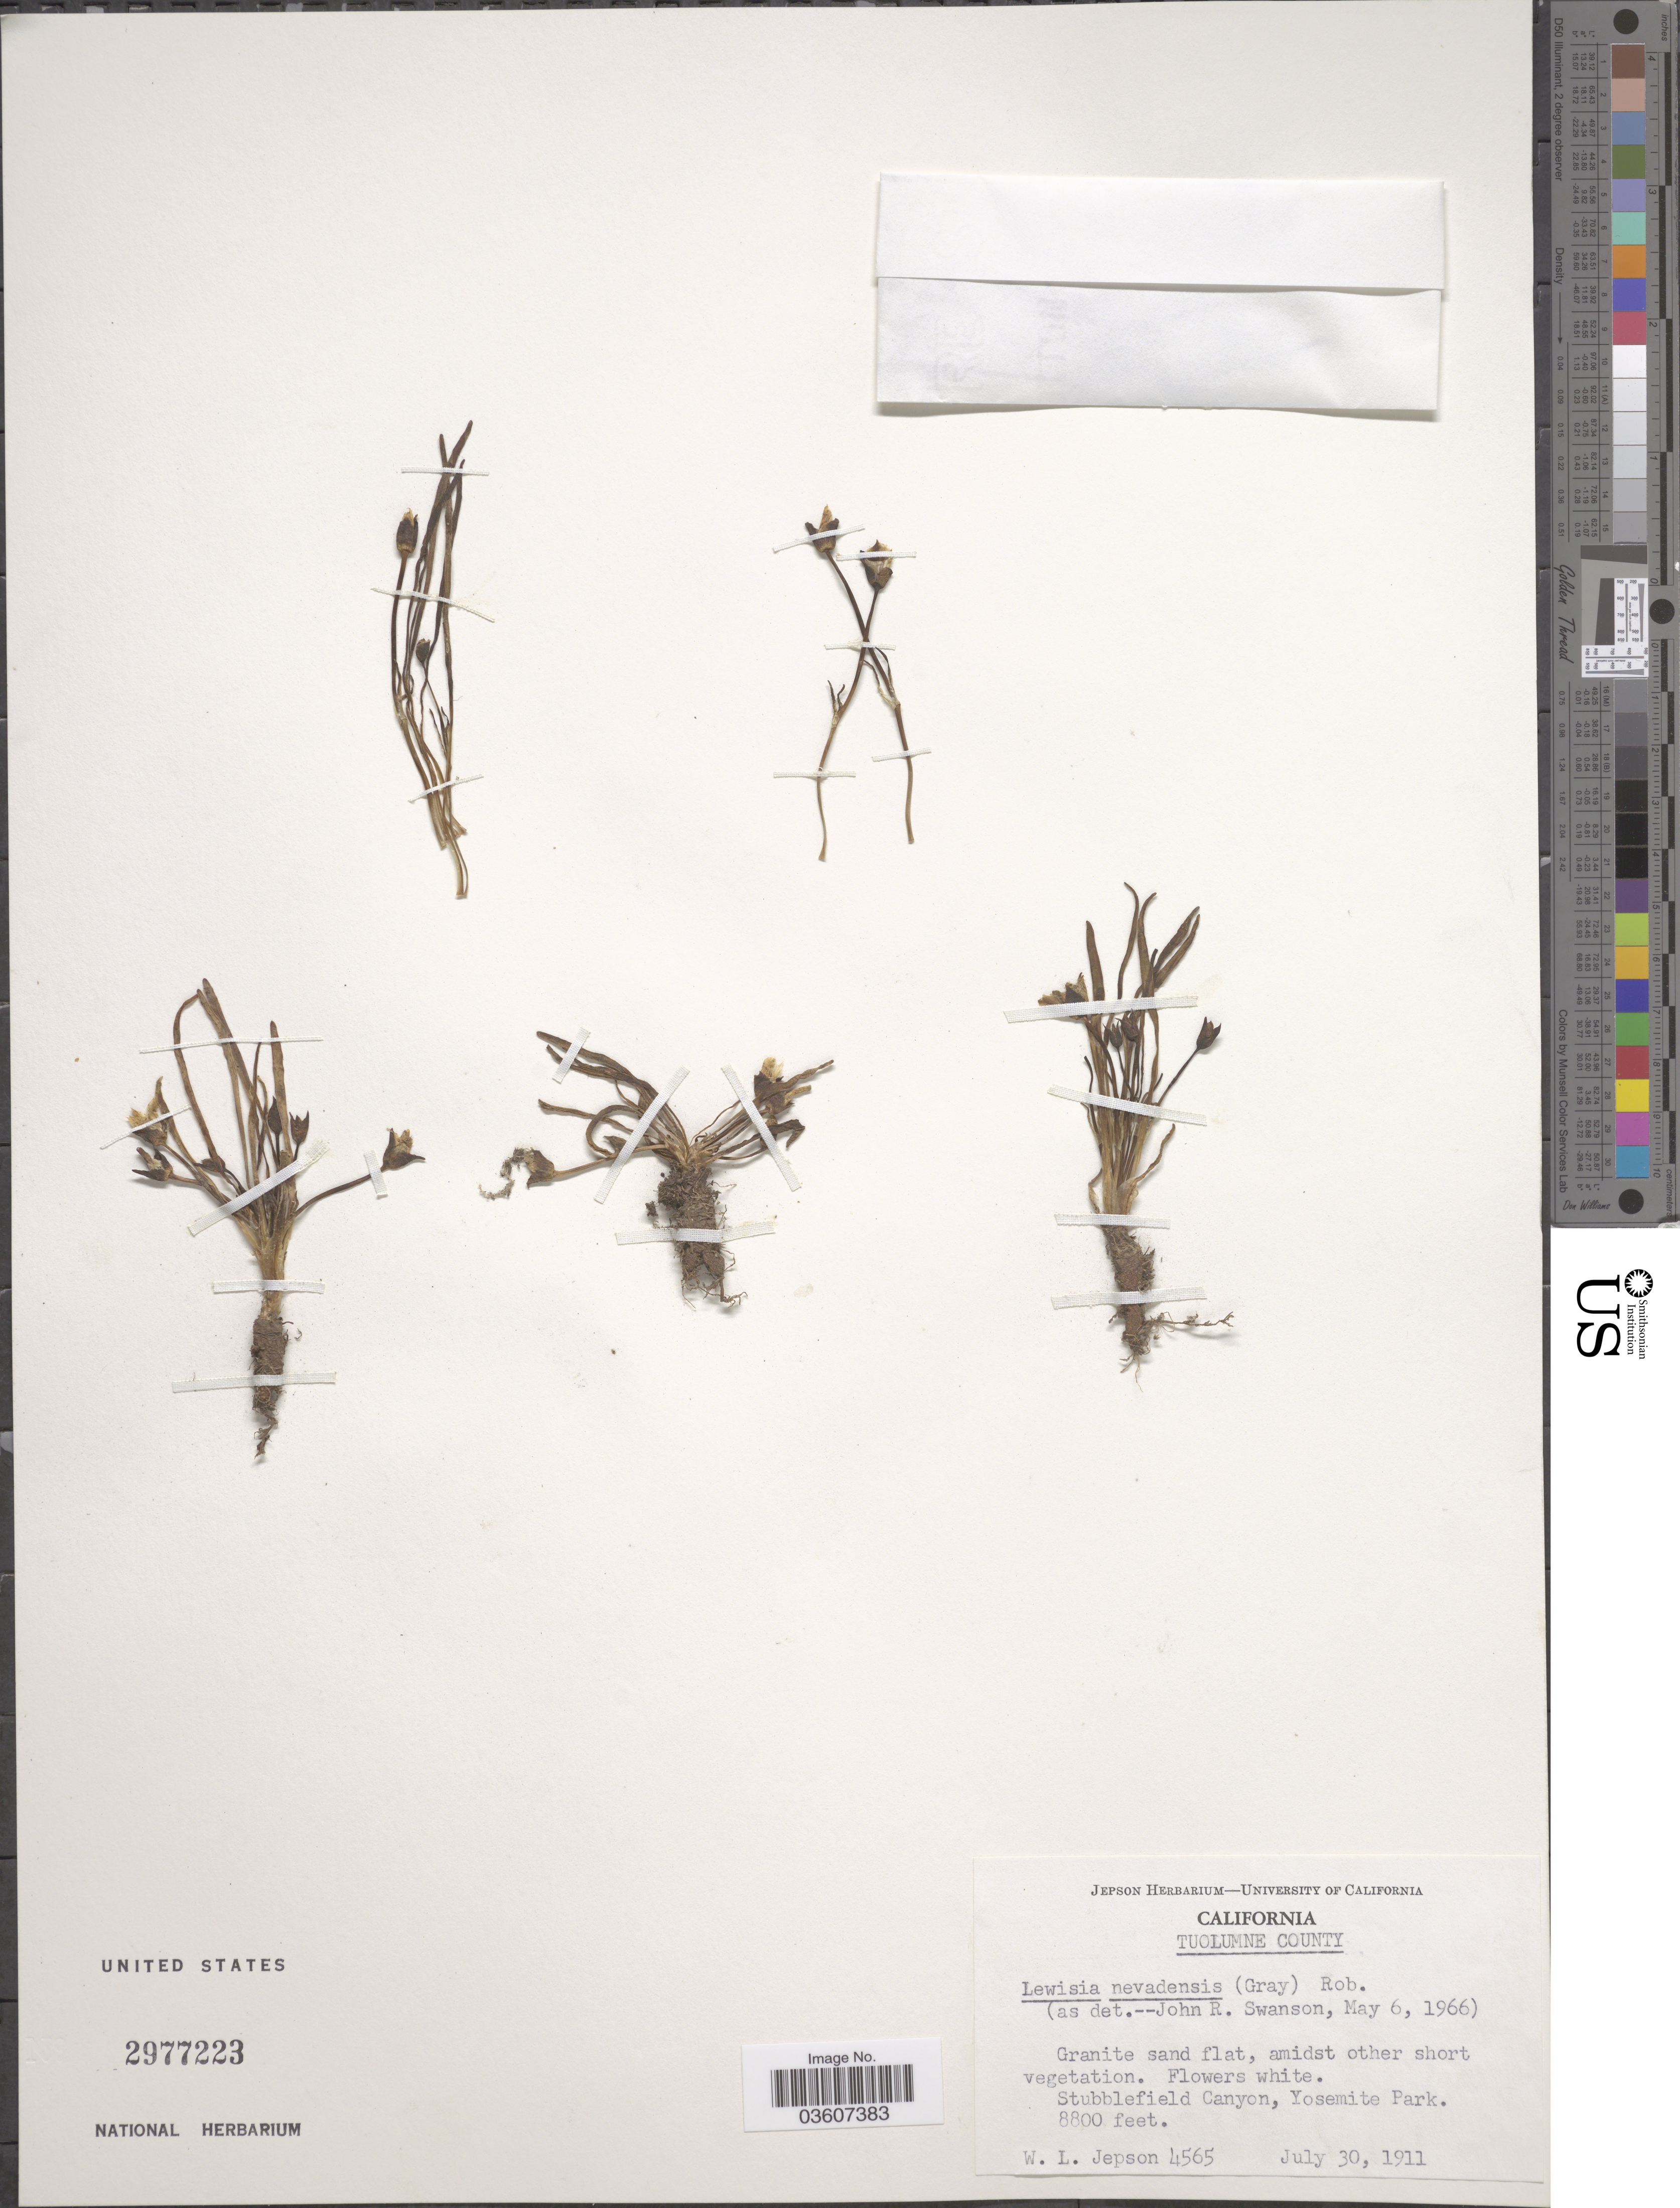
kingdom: Plantae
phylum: Tracheophyta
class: Magnoliopsida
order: Caryophyllales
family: Montiaceae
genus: Lewisia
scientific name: Lewisia nevadensis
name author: (A. Gray) B.L. Rob.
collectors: W. L. Jepson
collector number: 4565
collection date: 1911-07-30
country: United States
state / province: California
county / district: Tuolumne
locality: Tuolumne County. Stubblefield Canyon, Yosemite Park.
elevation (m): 2682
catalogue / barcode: US 2977223